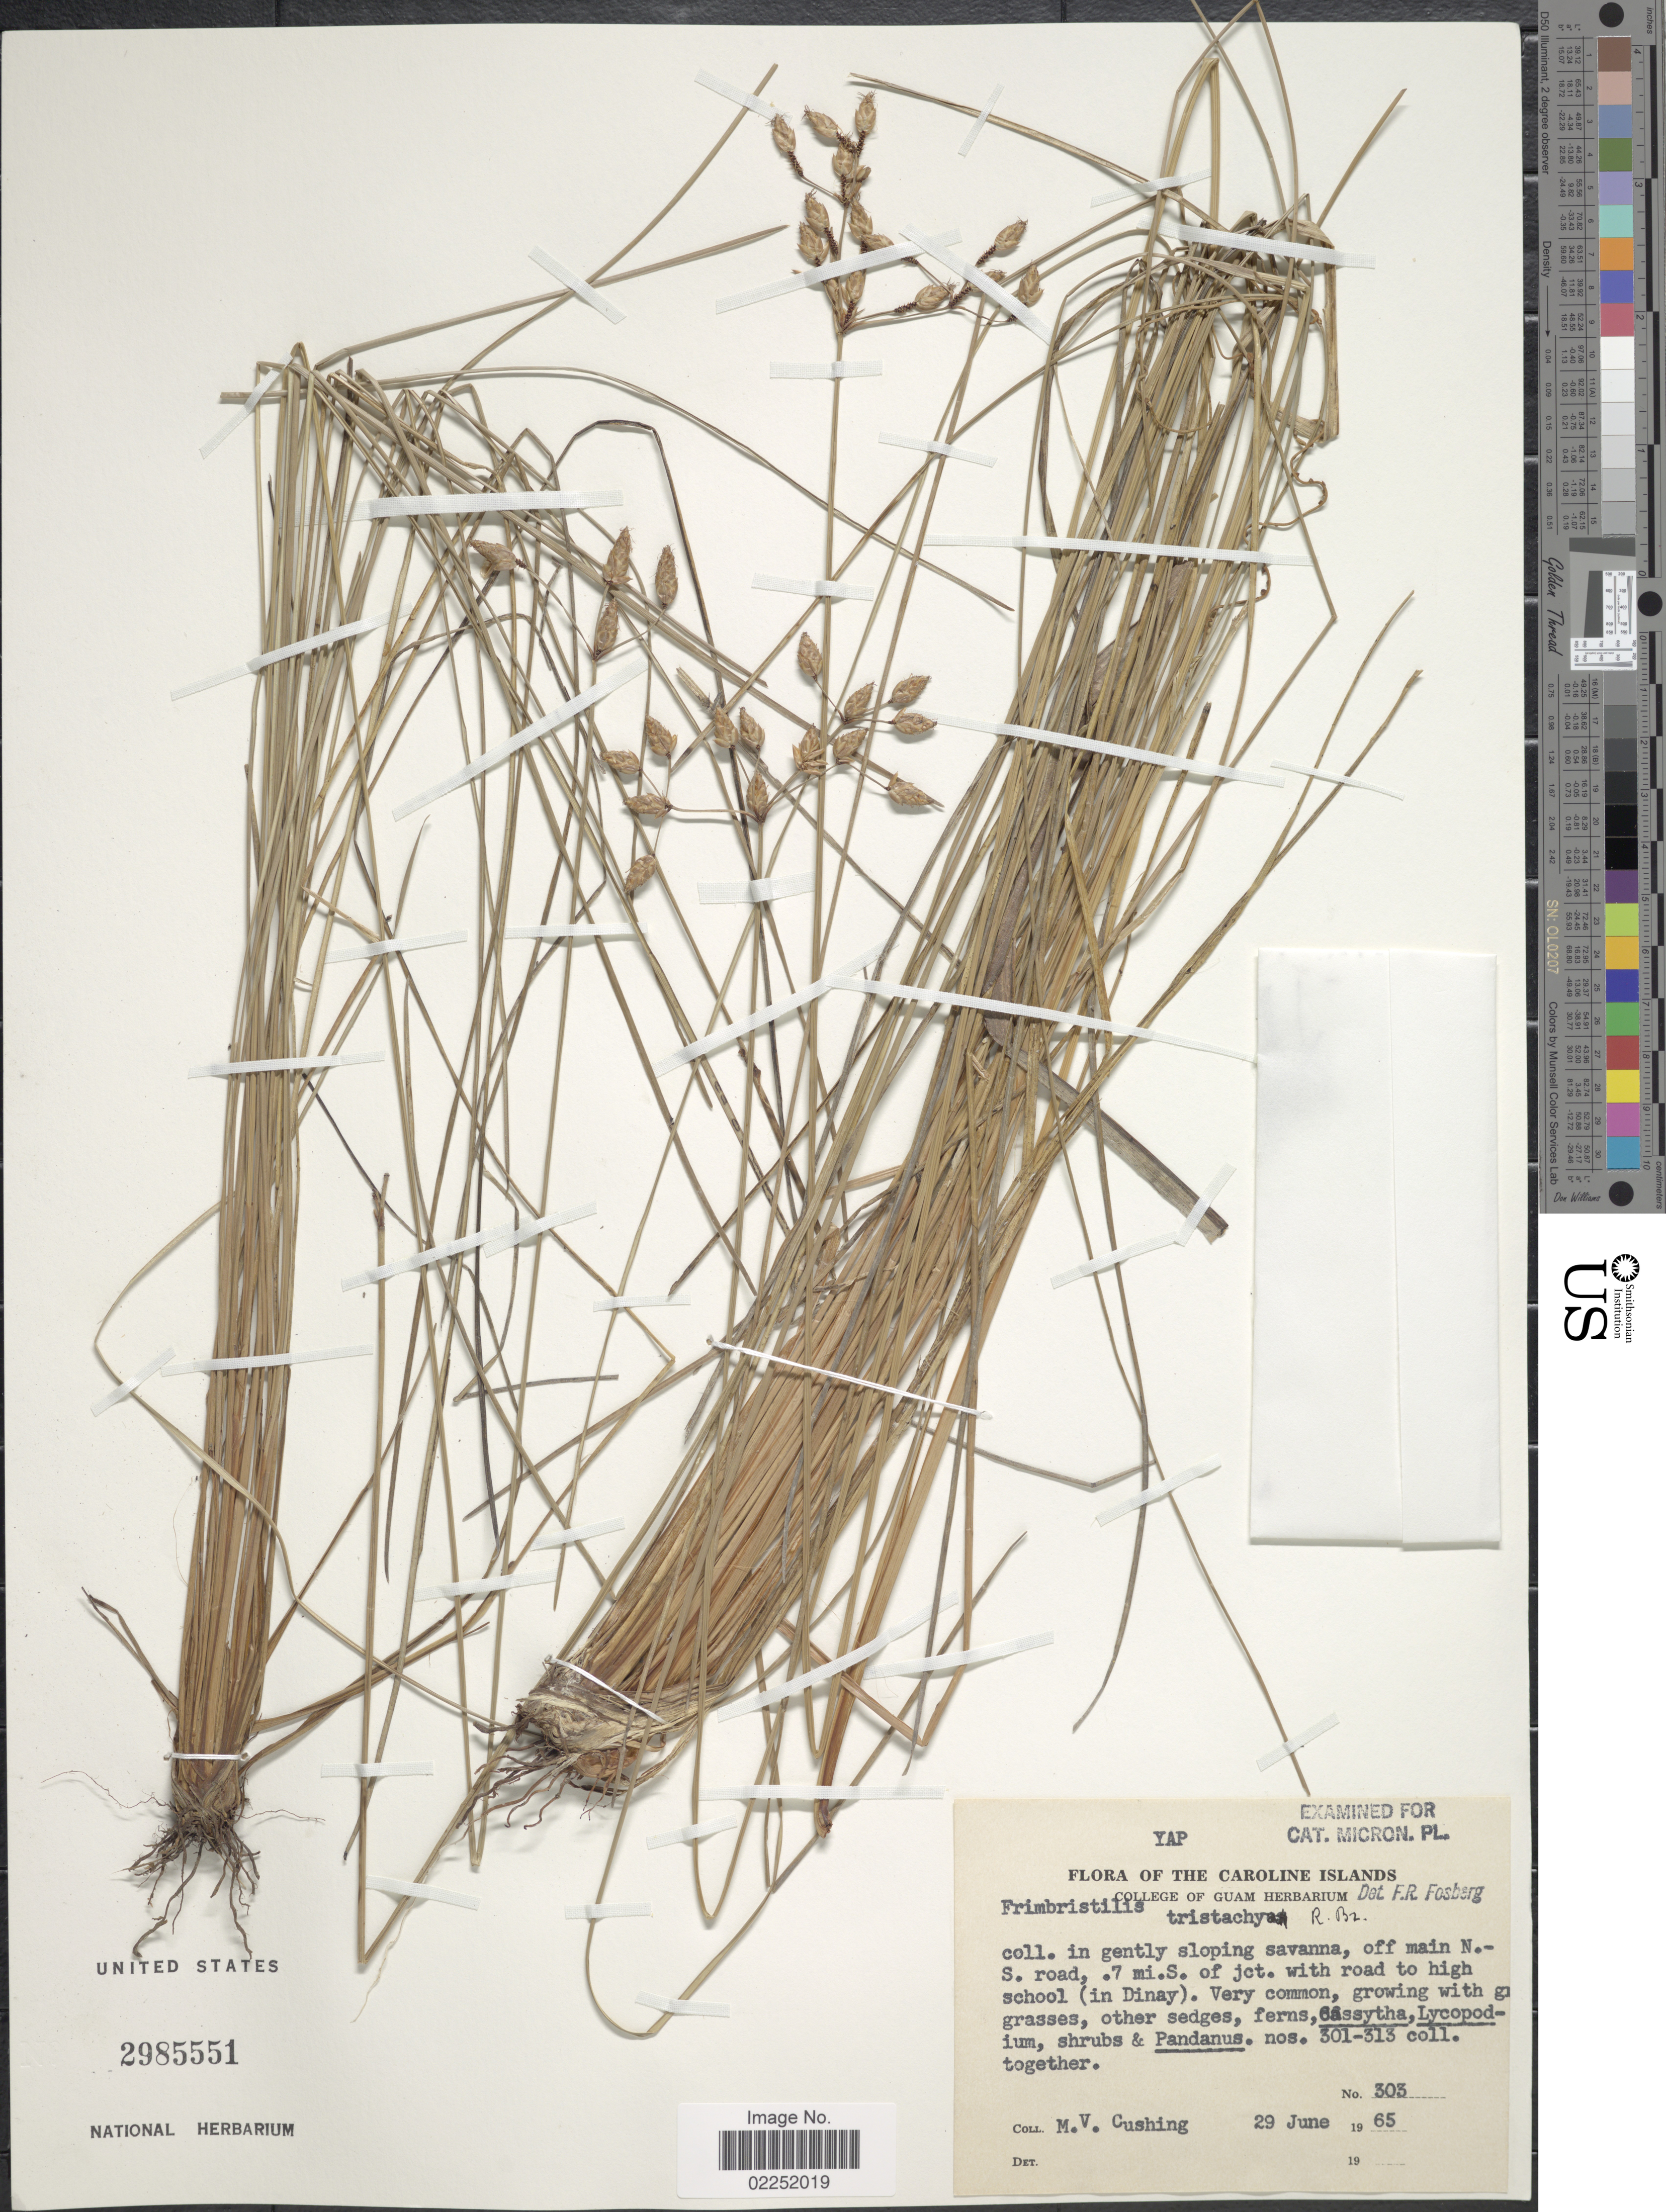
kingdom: Plantae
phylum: Tracheophyta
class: Liliopsida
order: Poales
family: Cyperaceae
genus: Fimbristylis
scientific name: Fimbristylis tristachya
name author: R. Br.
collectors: M. V. Cushing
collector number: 303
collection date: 1965-06-29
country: Micronesia, Federated States of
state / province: Yap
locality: The Caroline Islands, in gently sloping savanna, off main N.-S. road,. 7 mi S of jct with road to high school (in Dinay)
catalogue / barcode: US 2985551